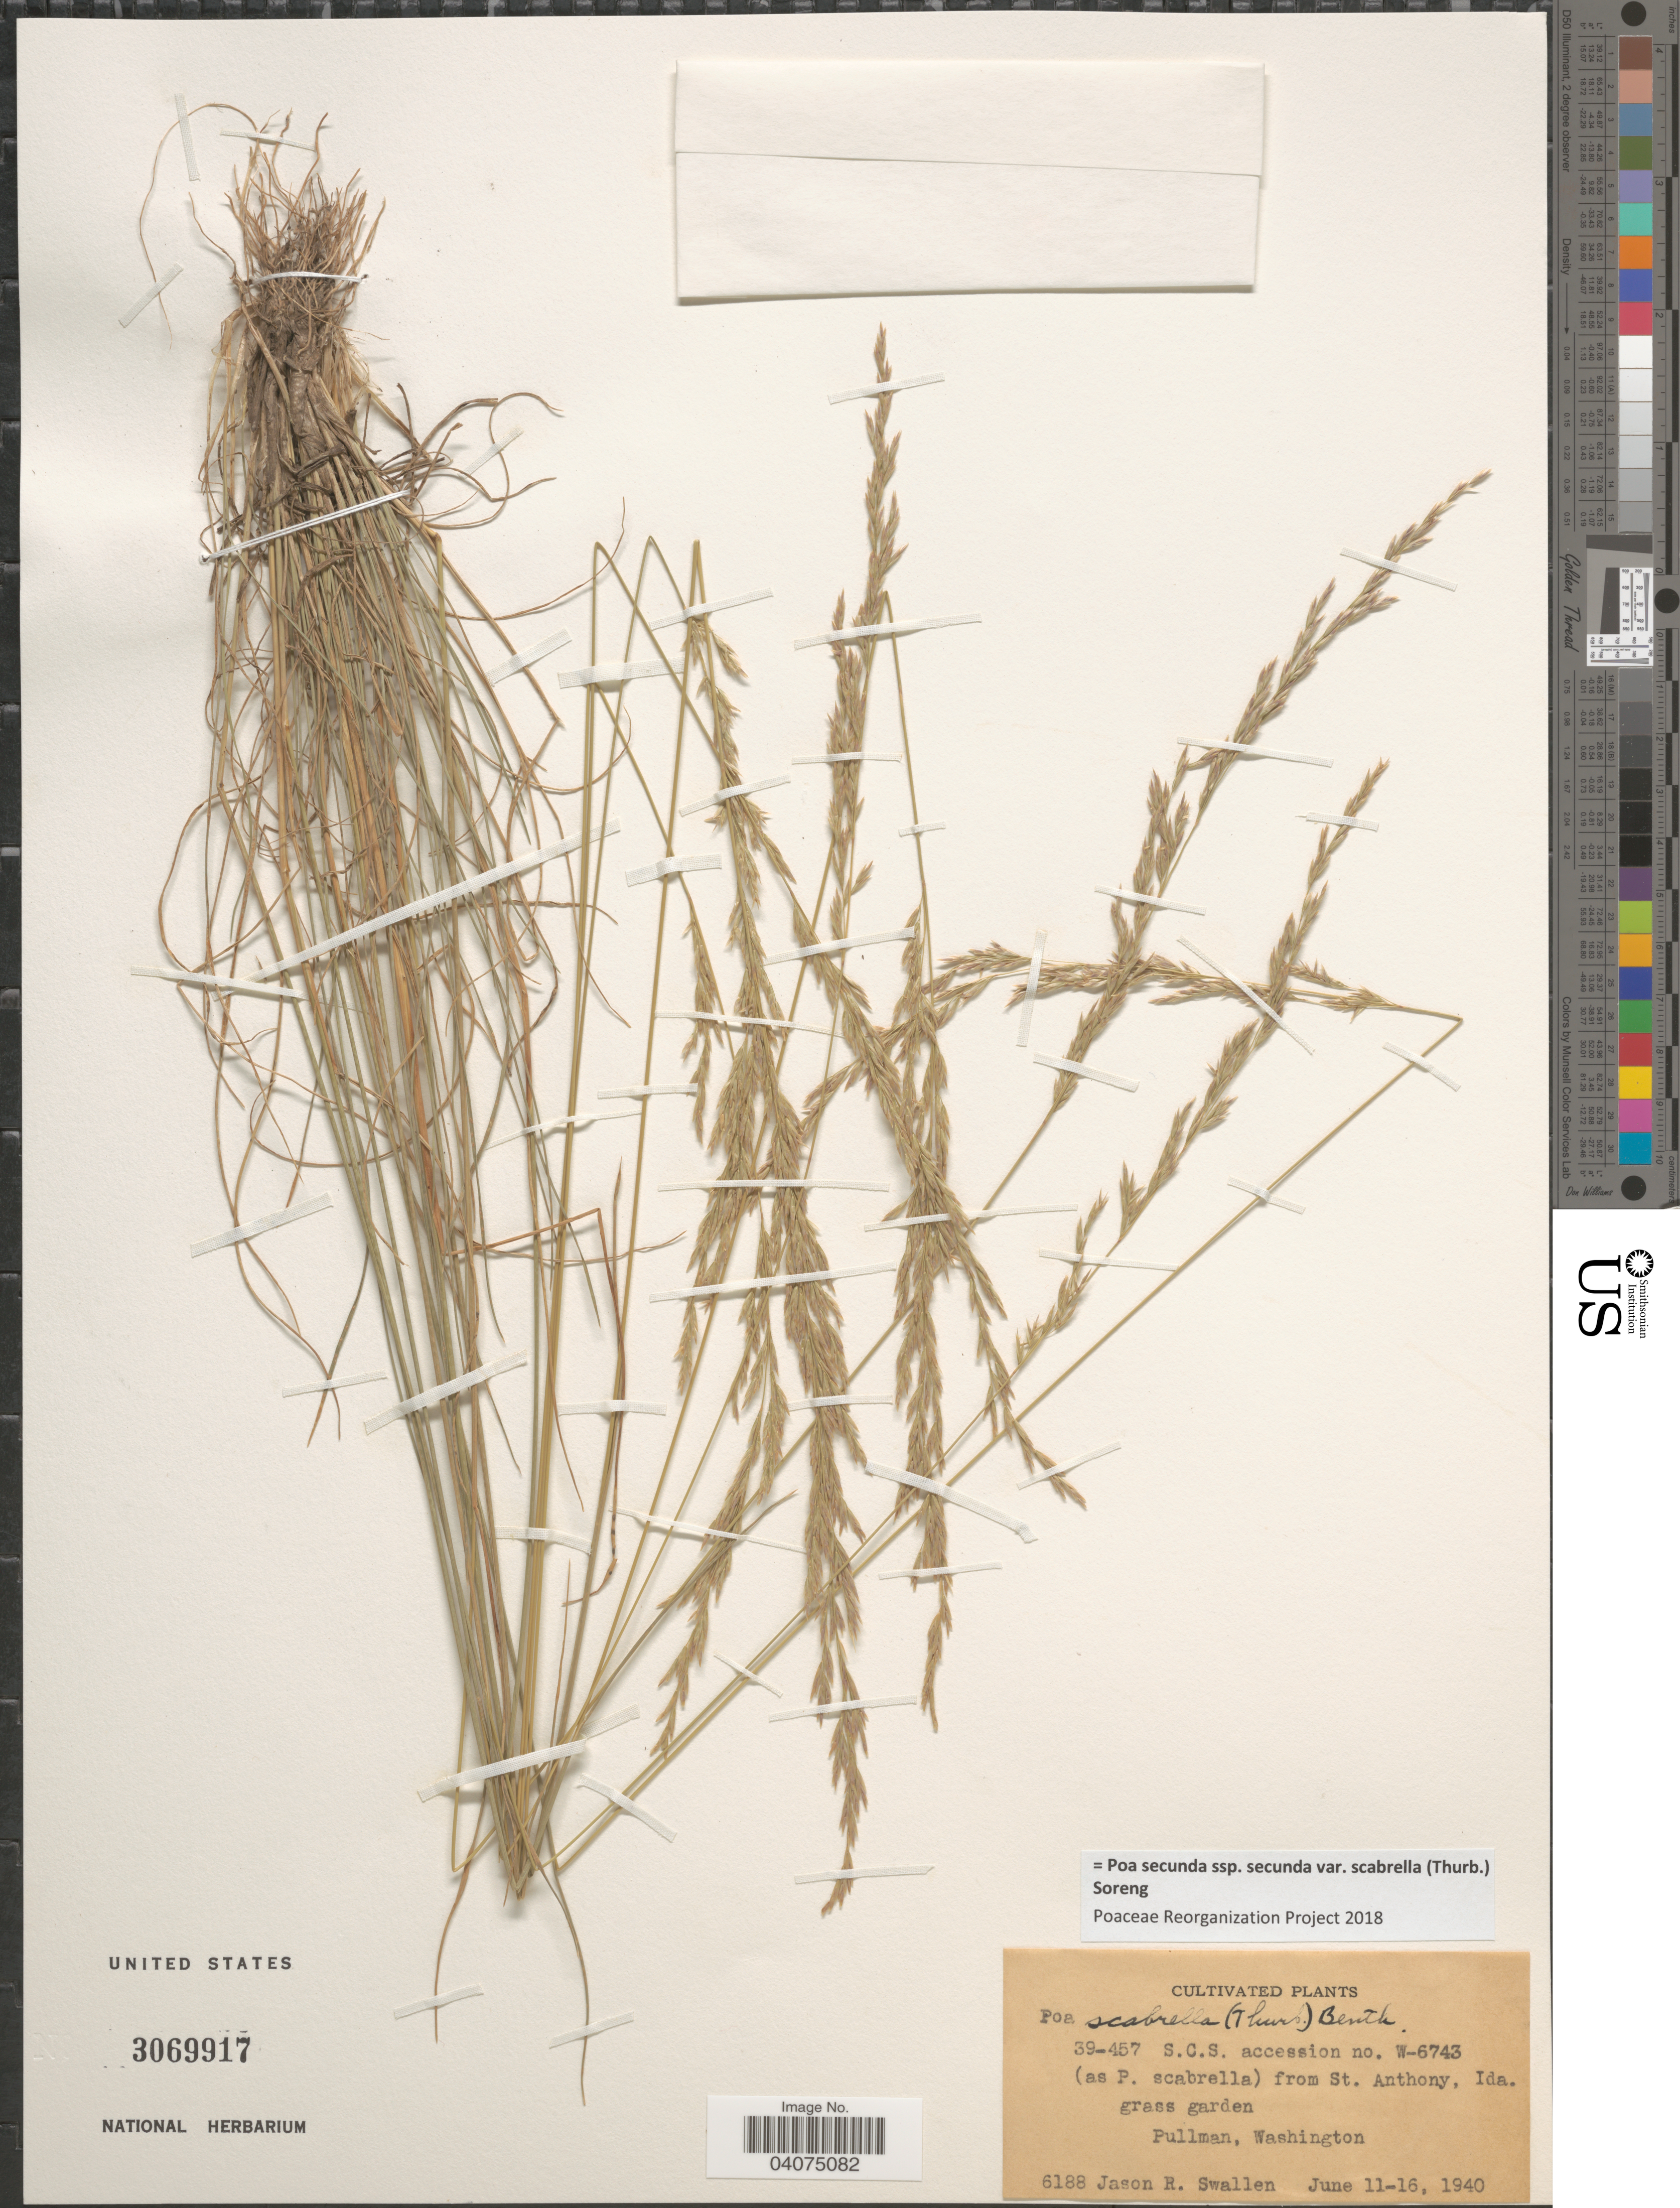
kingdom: Plantae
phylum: Tracheophyta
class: Liliopsida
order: Poales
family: Poaceae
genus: Poa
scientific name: Poa secunda subsp. secunda var. scabrella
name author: (Thurb.) Soreng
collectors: J. R. Swallen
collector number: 6188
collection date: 1940-06-11/1940-06-16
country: United States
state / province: Washington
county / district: Whitman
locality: Grass garden, Pullman.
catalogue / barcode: US 3069917